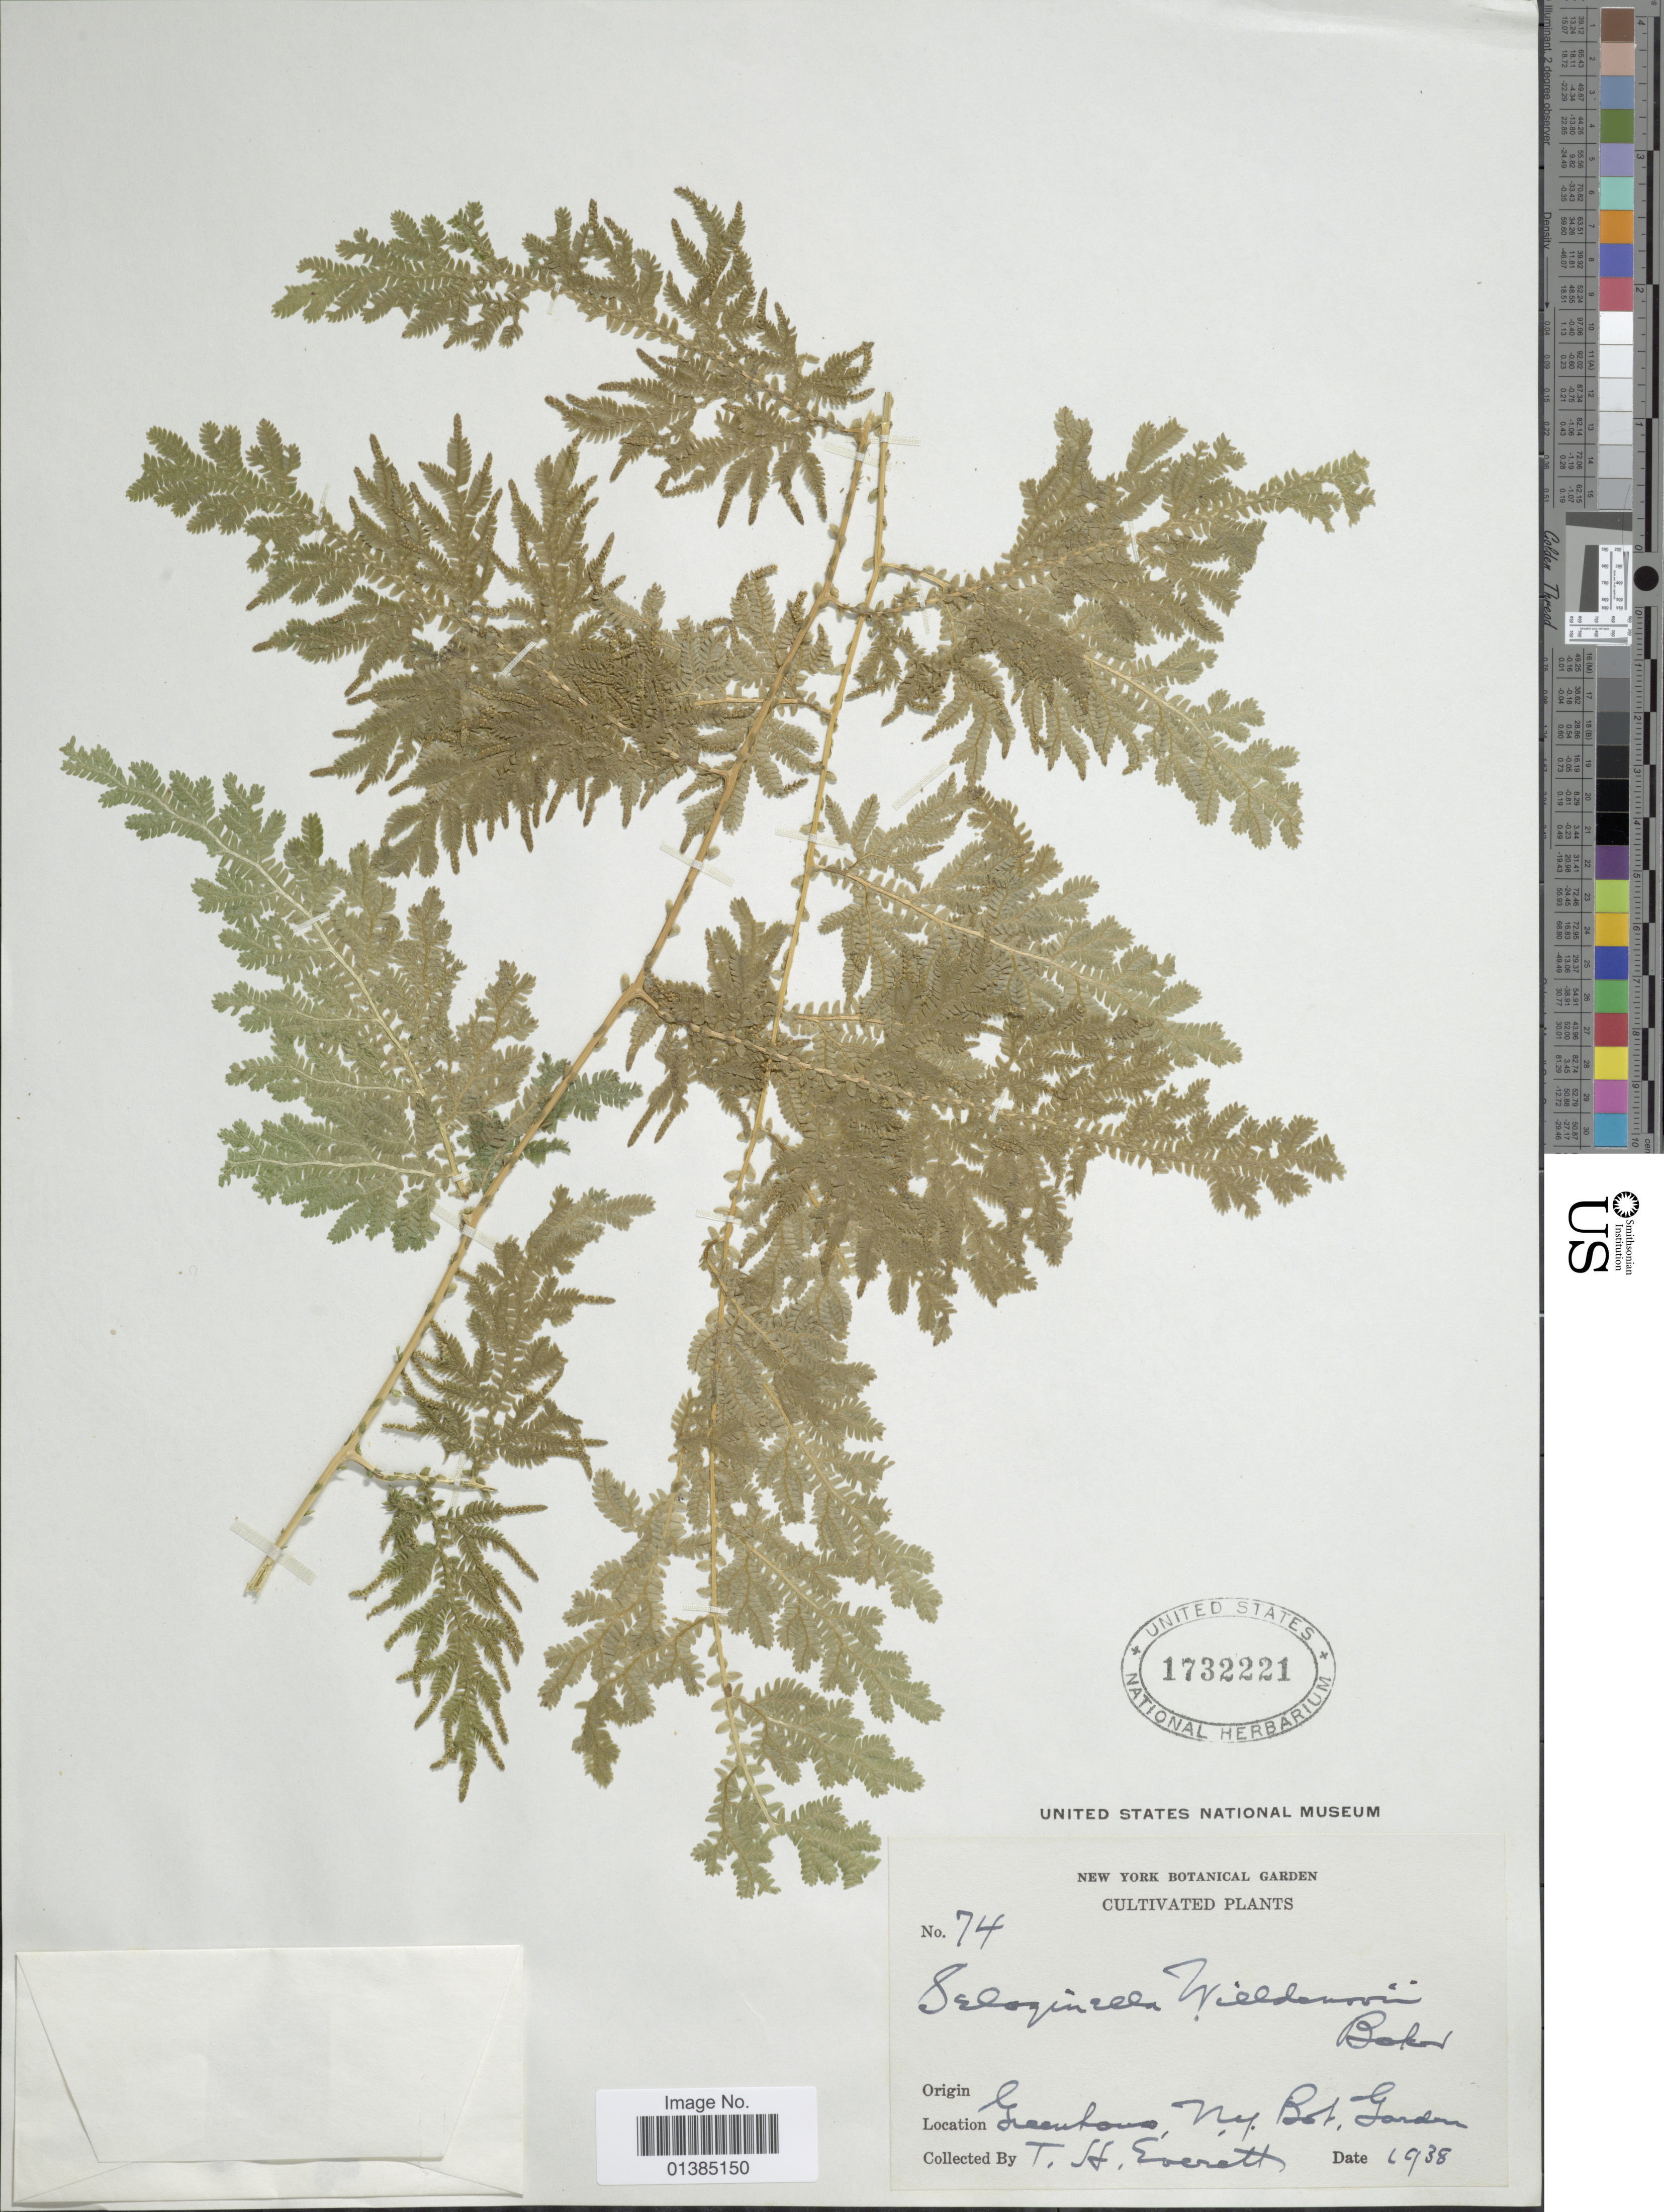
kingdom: Plantae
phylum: Tracheophyta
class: Lycopodiopsida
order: Selaginellales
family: Selaginellaceae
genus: Selaginella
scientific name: Selaginella willdenowii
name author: (Desv. ex Poir.) Baker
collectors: T. Everett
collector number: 74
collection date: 1938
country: United States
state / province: New York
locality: Greenhouse, NY. Bot. Garden.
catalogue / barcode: US 1732221